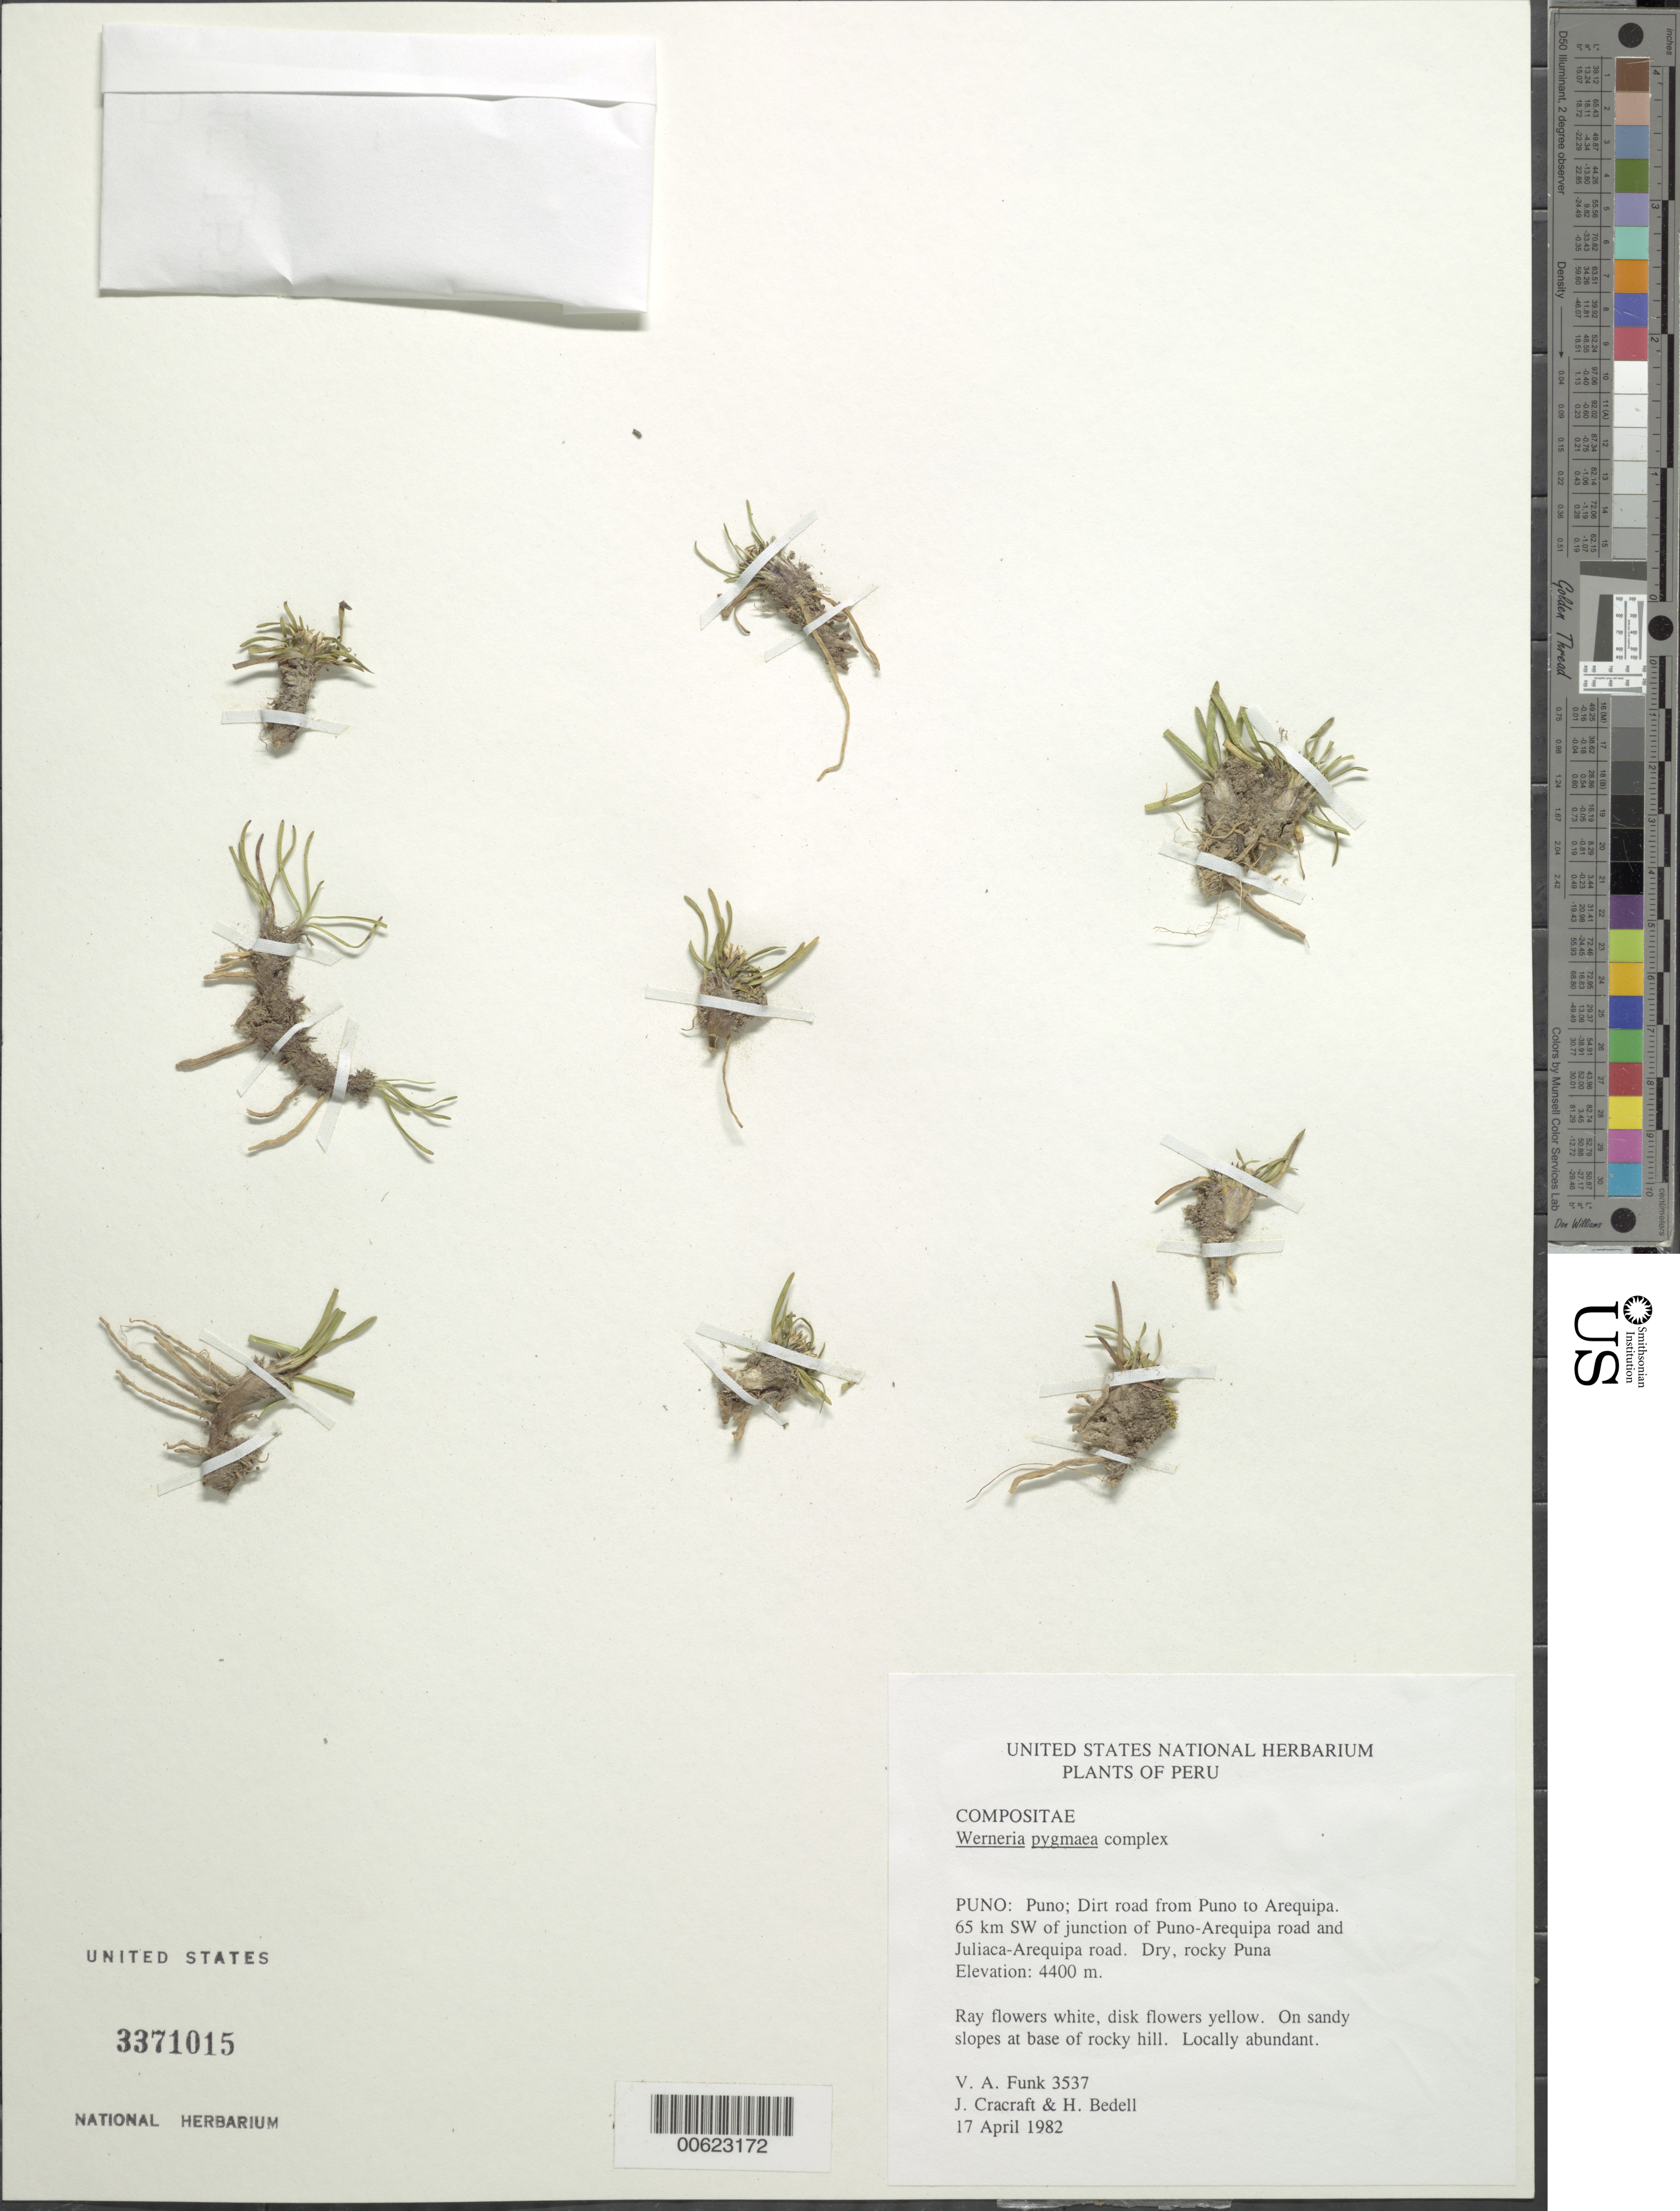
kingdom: Plantae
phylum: Tracheophyta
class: Magnoliopsida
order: Asterales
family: Asteraceae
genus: Werneria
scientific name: Werneria pygmaea complex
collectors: V. Funk & J. L. Cracraft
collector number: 3537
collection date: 1982-04-17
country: Peru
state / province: Puno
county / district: Puno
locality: Puno to Arequipa. 65 km SW of junction of Puno-Arequipa road and Juliaca-Arequipa road. Dry, rocky Puna.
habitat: Sandy slopes at base of rocky hill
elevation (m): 4400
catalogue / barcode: US 3371015